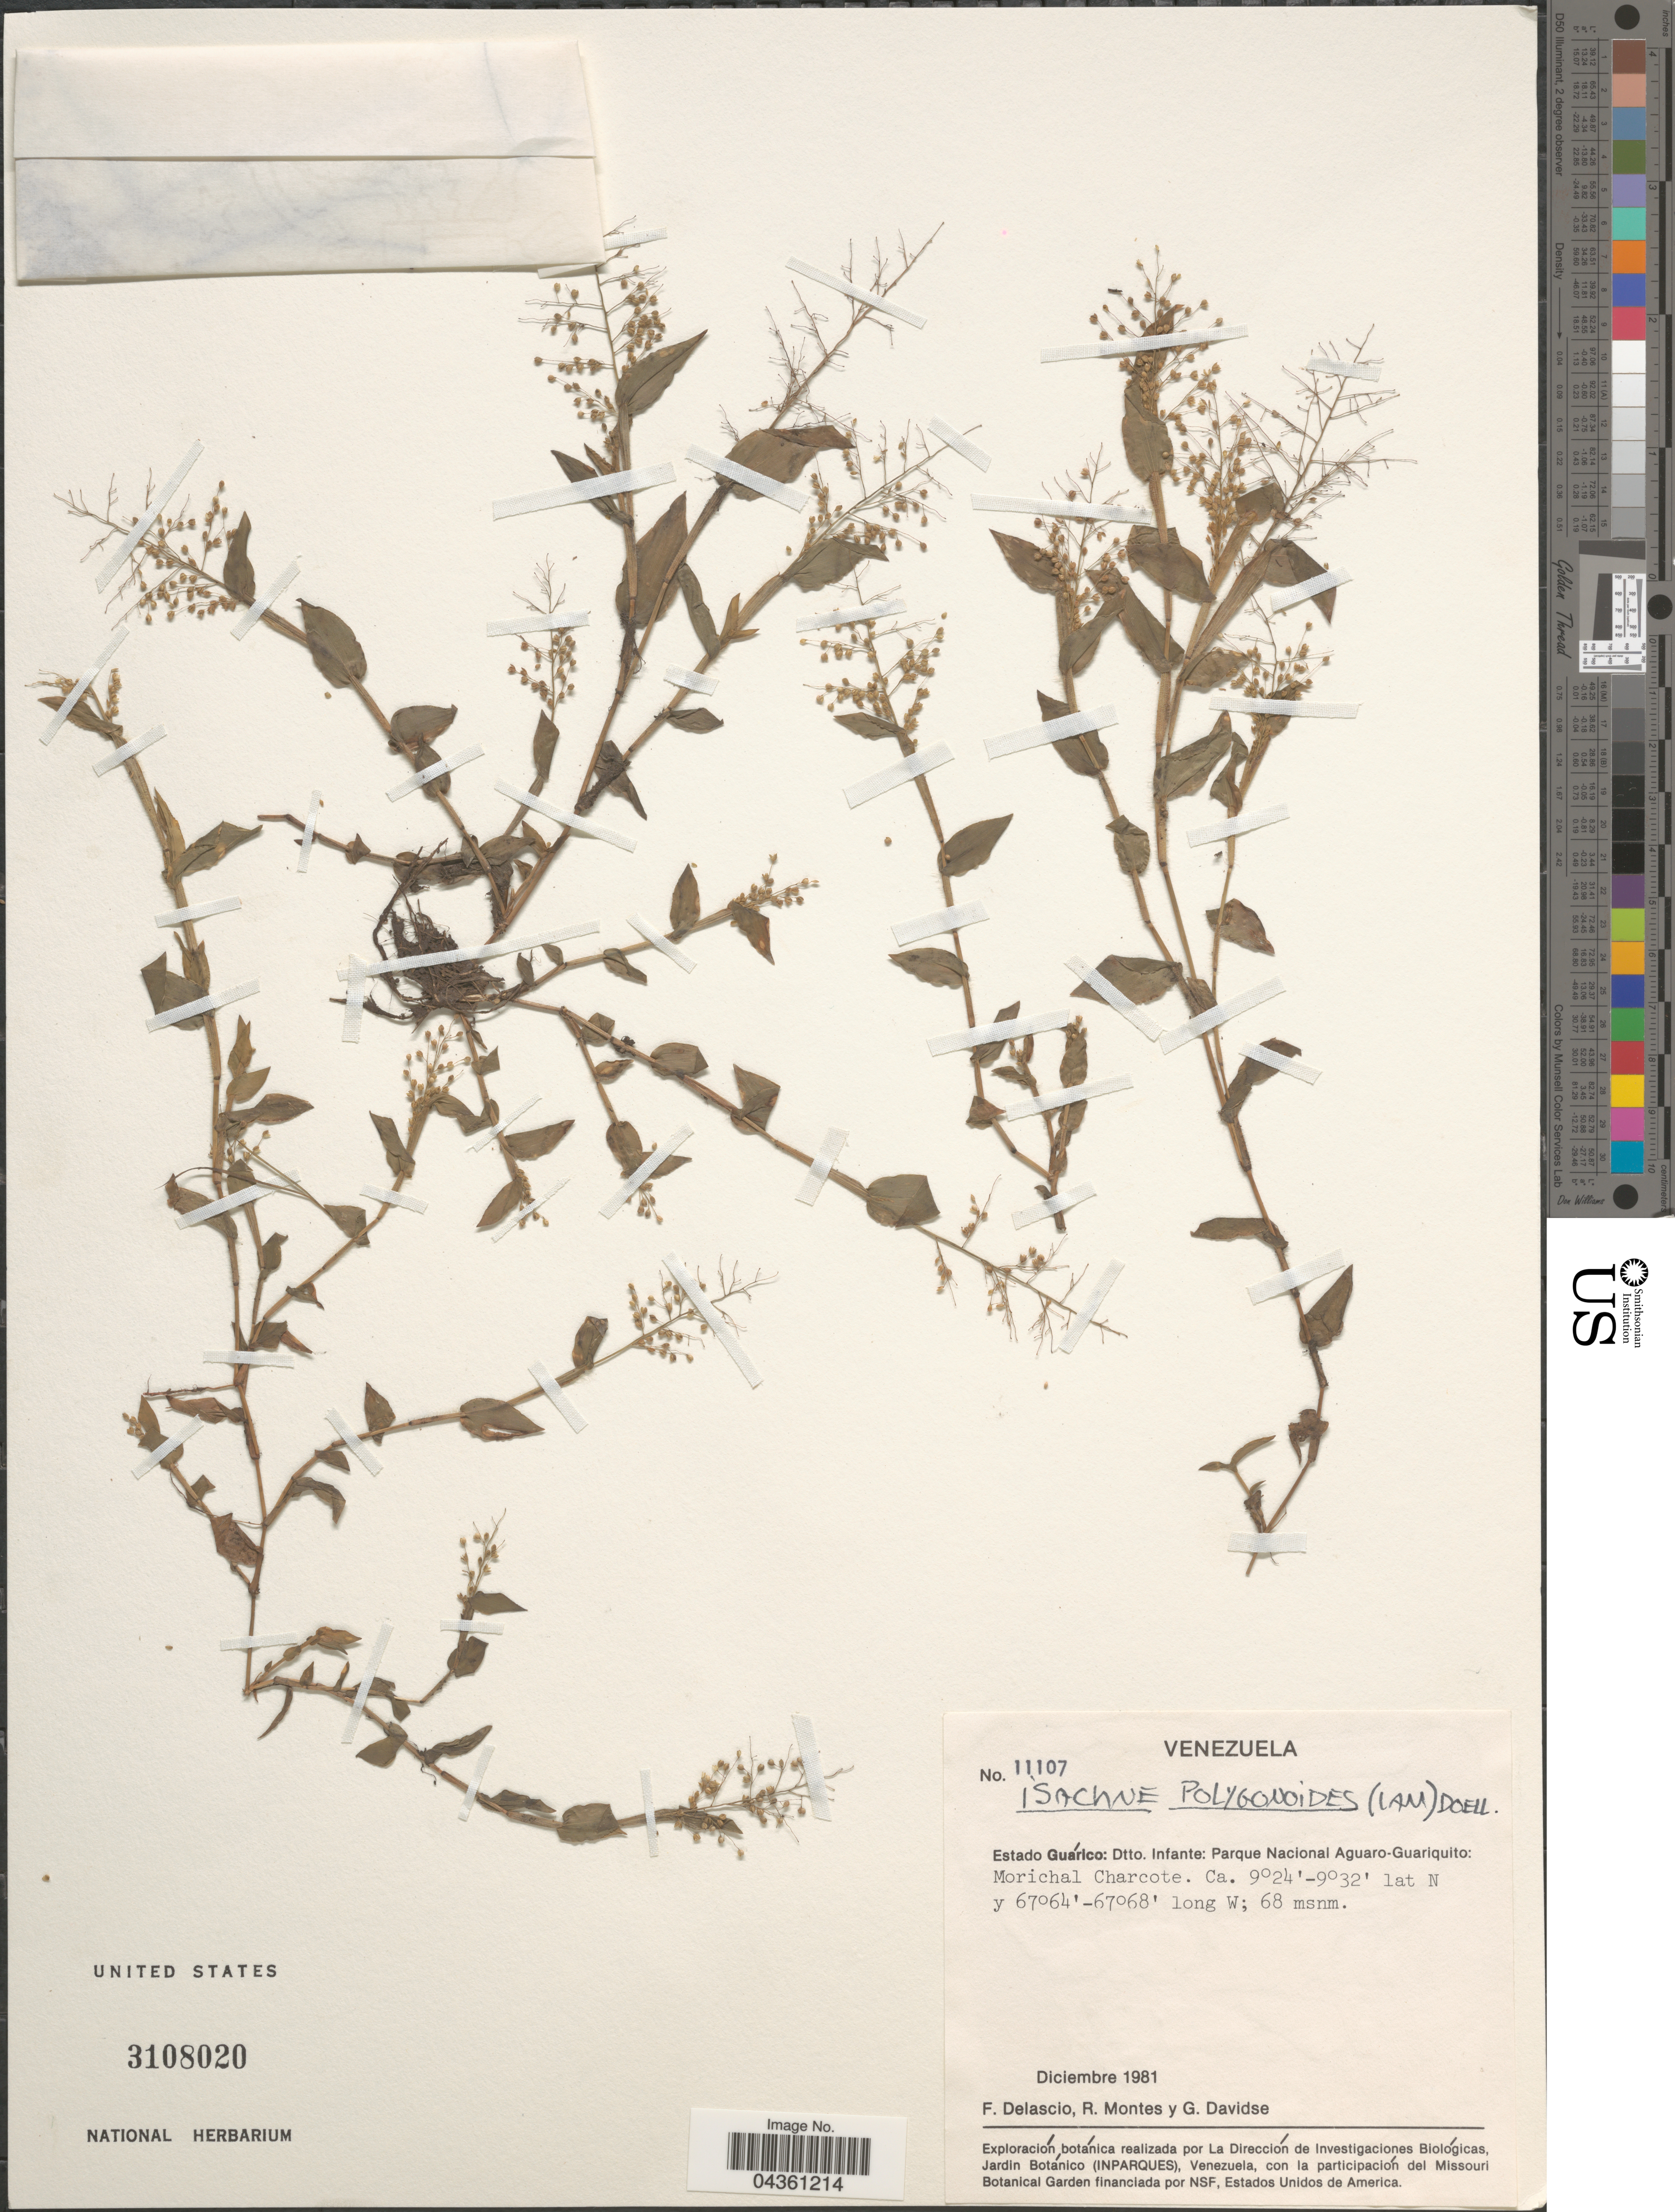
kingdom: Plantae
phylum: Tracheophyta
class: Liliopsida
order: Poales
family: Poaceae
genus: Isachne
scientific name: Isachne polygonoides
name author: (Lam.) Döll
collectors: F. Delascio C., R. Montes & G. Davidse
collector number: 11107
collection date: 1981-12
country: Venezuela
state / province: Guarico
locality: Dtto. Infante: Parque Nacional Aguaro-Guariquito: Morichal Charcote.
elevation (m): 68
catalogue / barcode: US 3108020